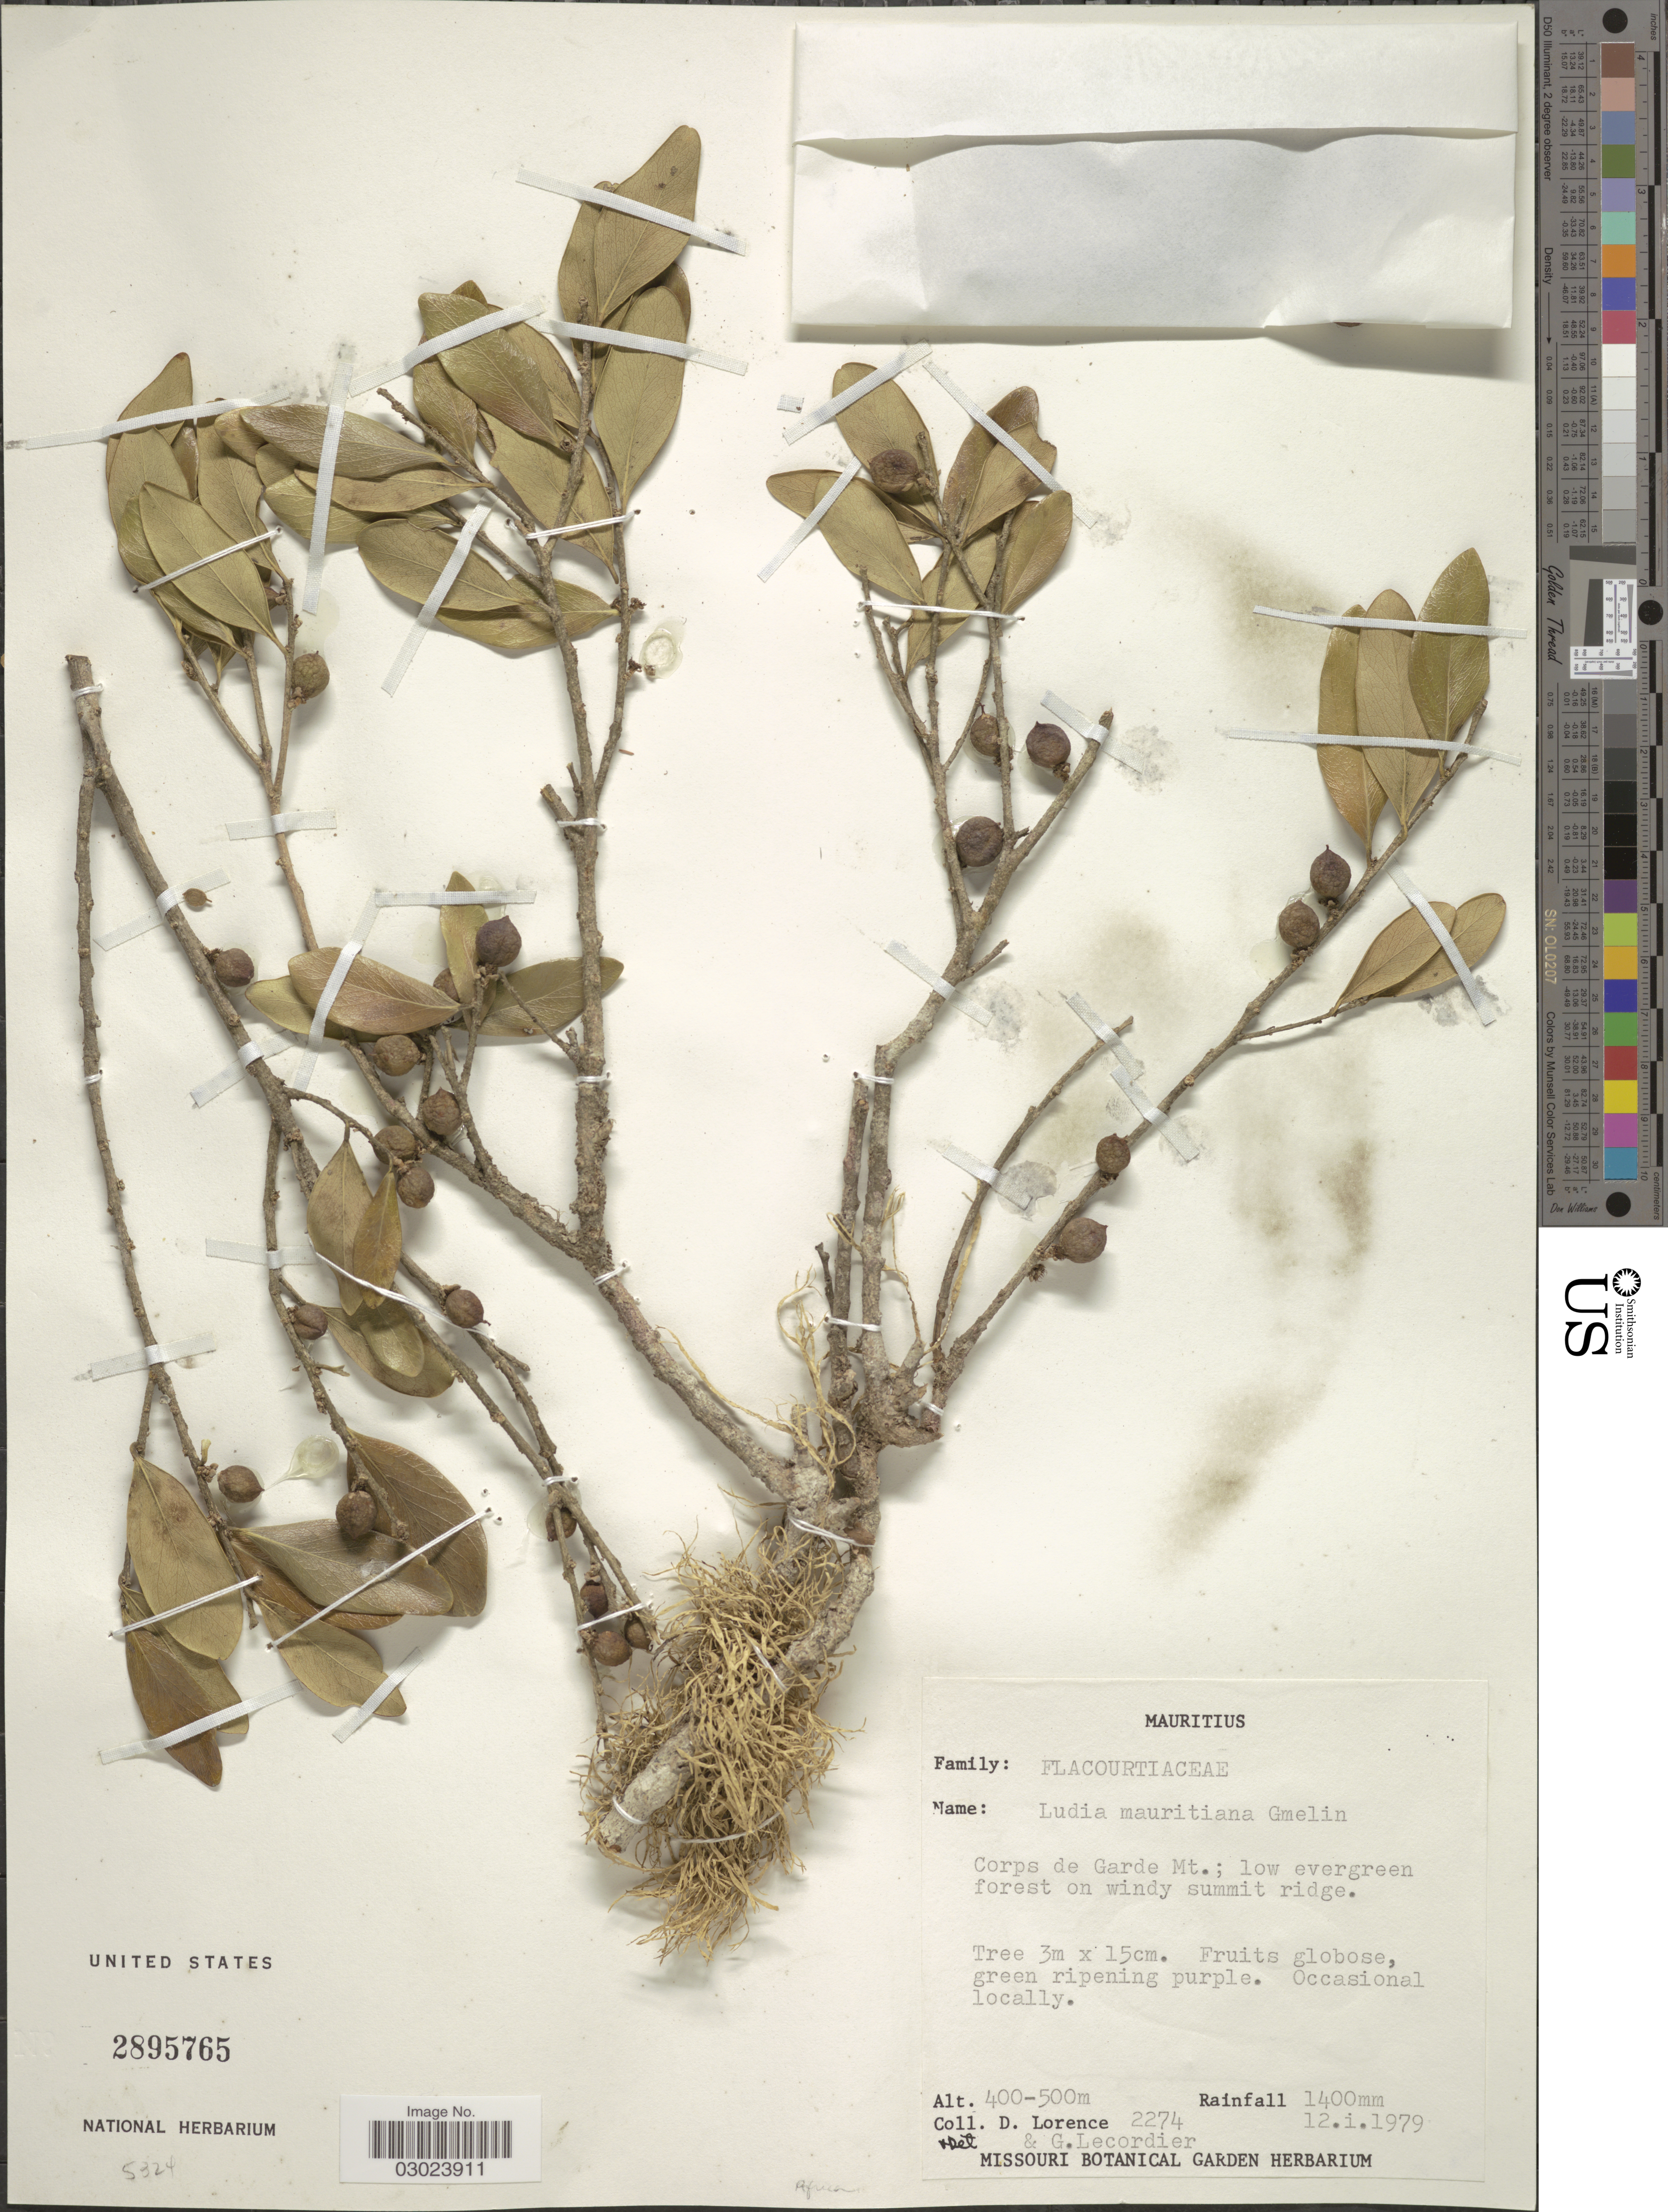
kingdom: Plantae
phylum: Tracheophyta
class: Magnoliopsida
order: Malpighiales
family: Salicaceae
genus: Ludia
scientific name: Ludia sessiliflora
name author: Lam.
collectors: D. Lorence & G. Lecordier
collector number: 2274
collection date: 1979-01-12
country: Mauritania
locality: Corps de Garde Mt.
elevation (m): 400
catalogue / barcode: US 2895765